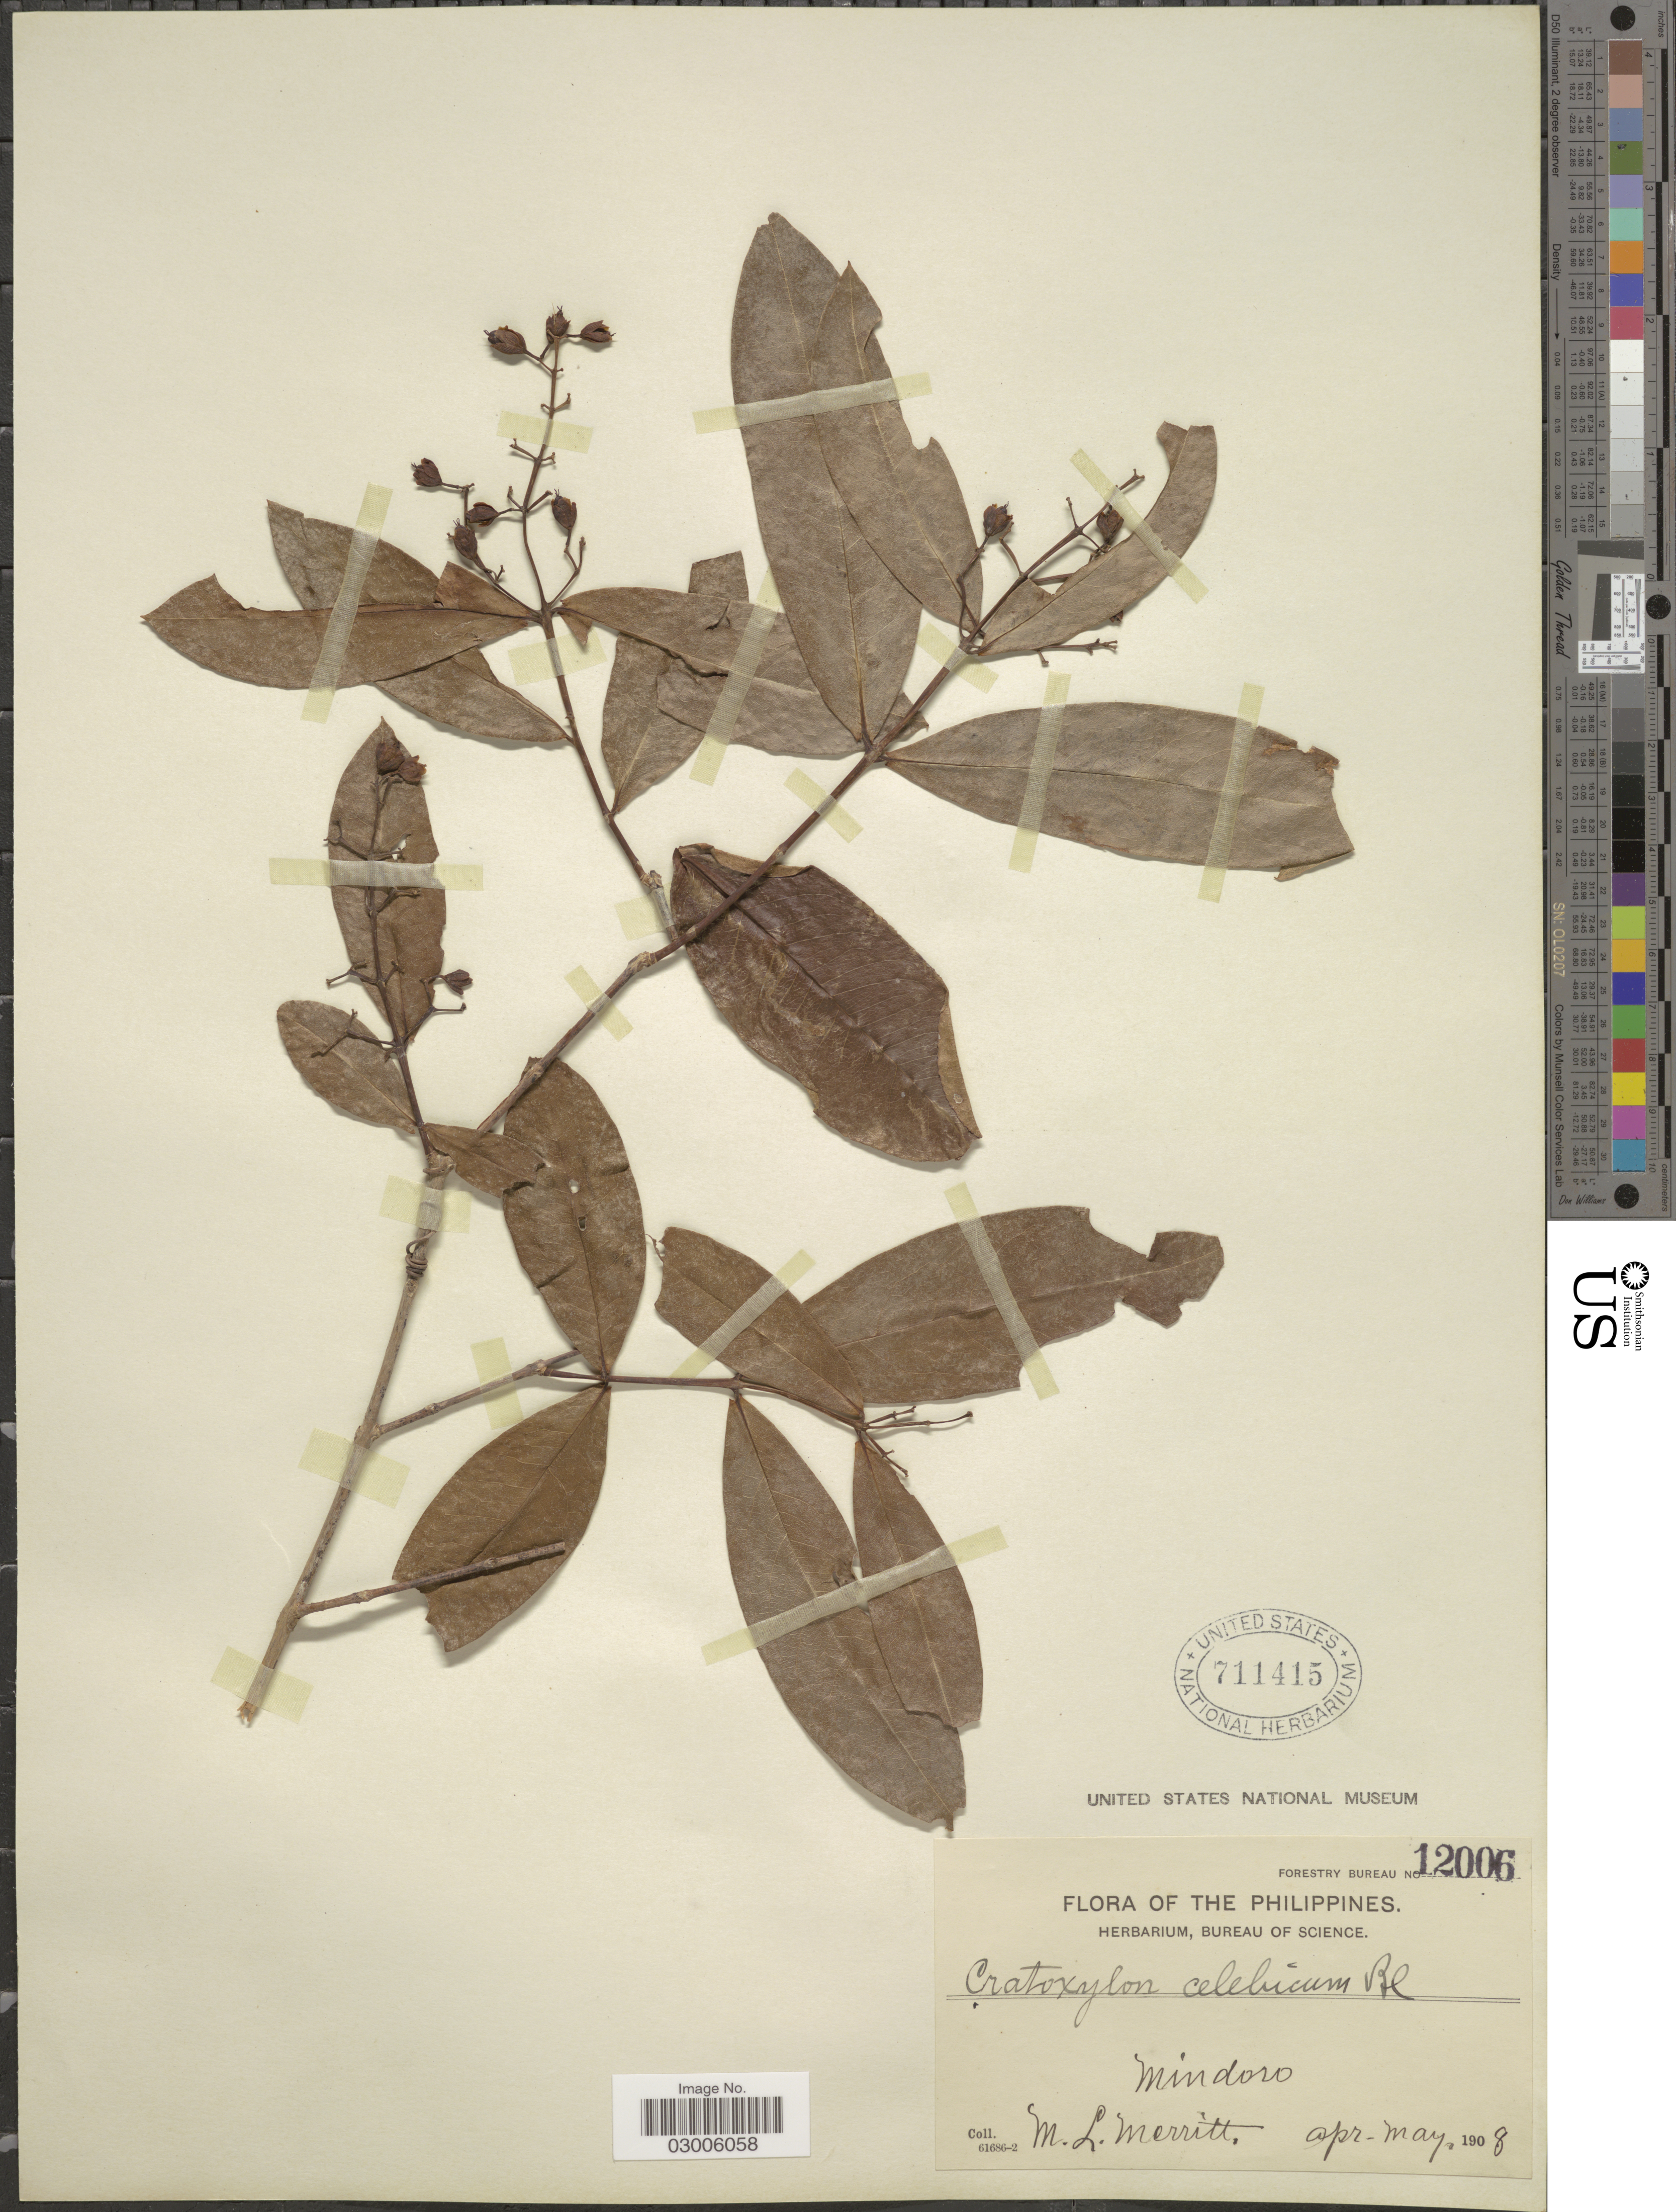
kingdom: Plantae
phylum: Tracheophyta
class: Magnoliopsida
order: Malpighiales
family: Hypericaceae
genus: Cratoxylum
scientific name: Cratoxylum celebicum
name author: Blume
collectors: M. L. Merritt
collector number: Forestry Bureau 12006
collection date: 1908-04/1908-05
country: Philippines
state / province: Mimaropa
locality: Mindoro.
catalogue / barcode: US 711415